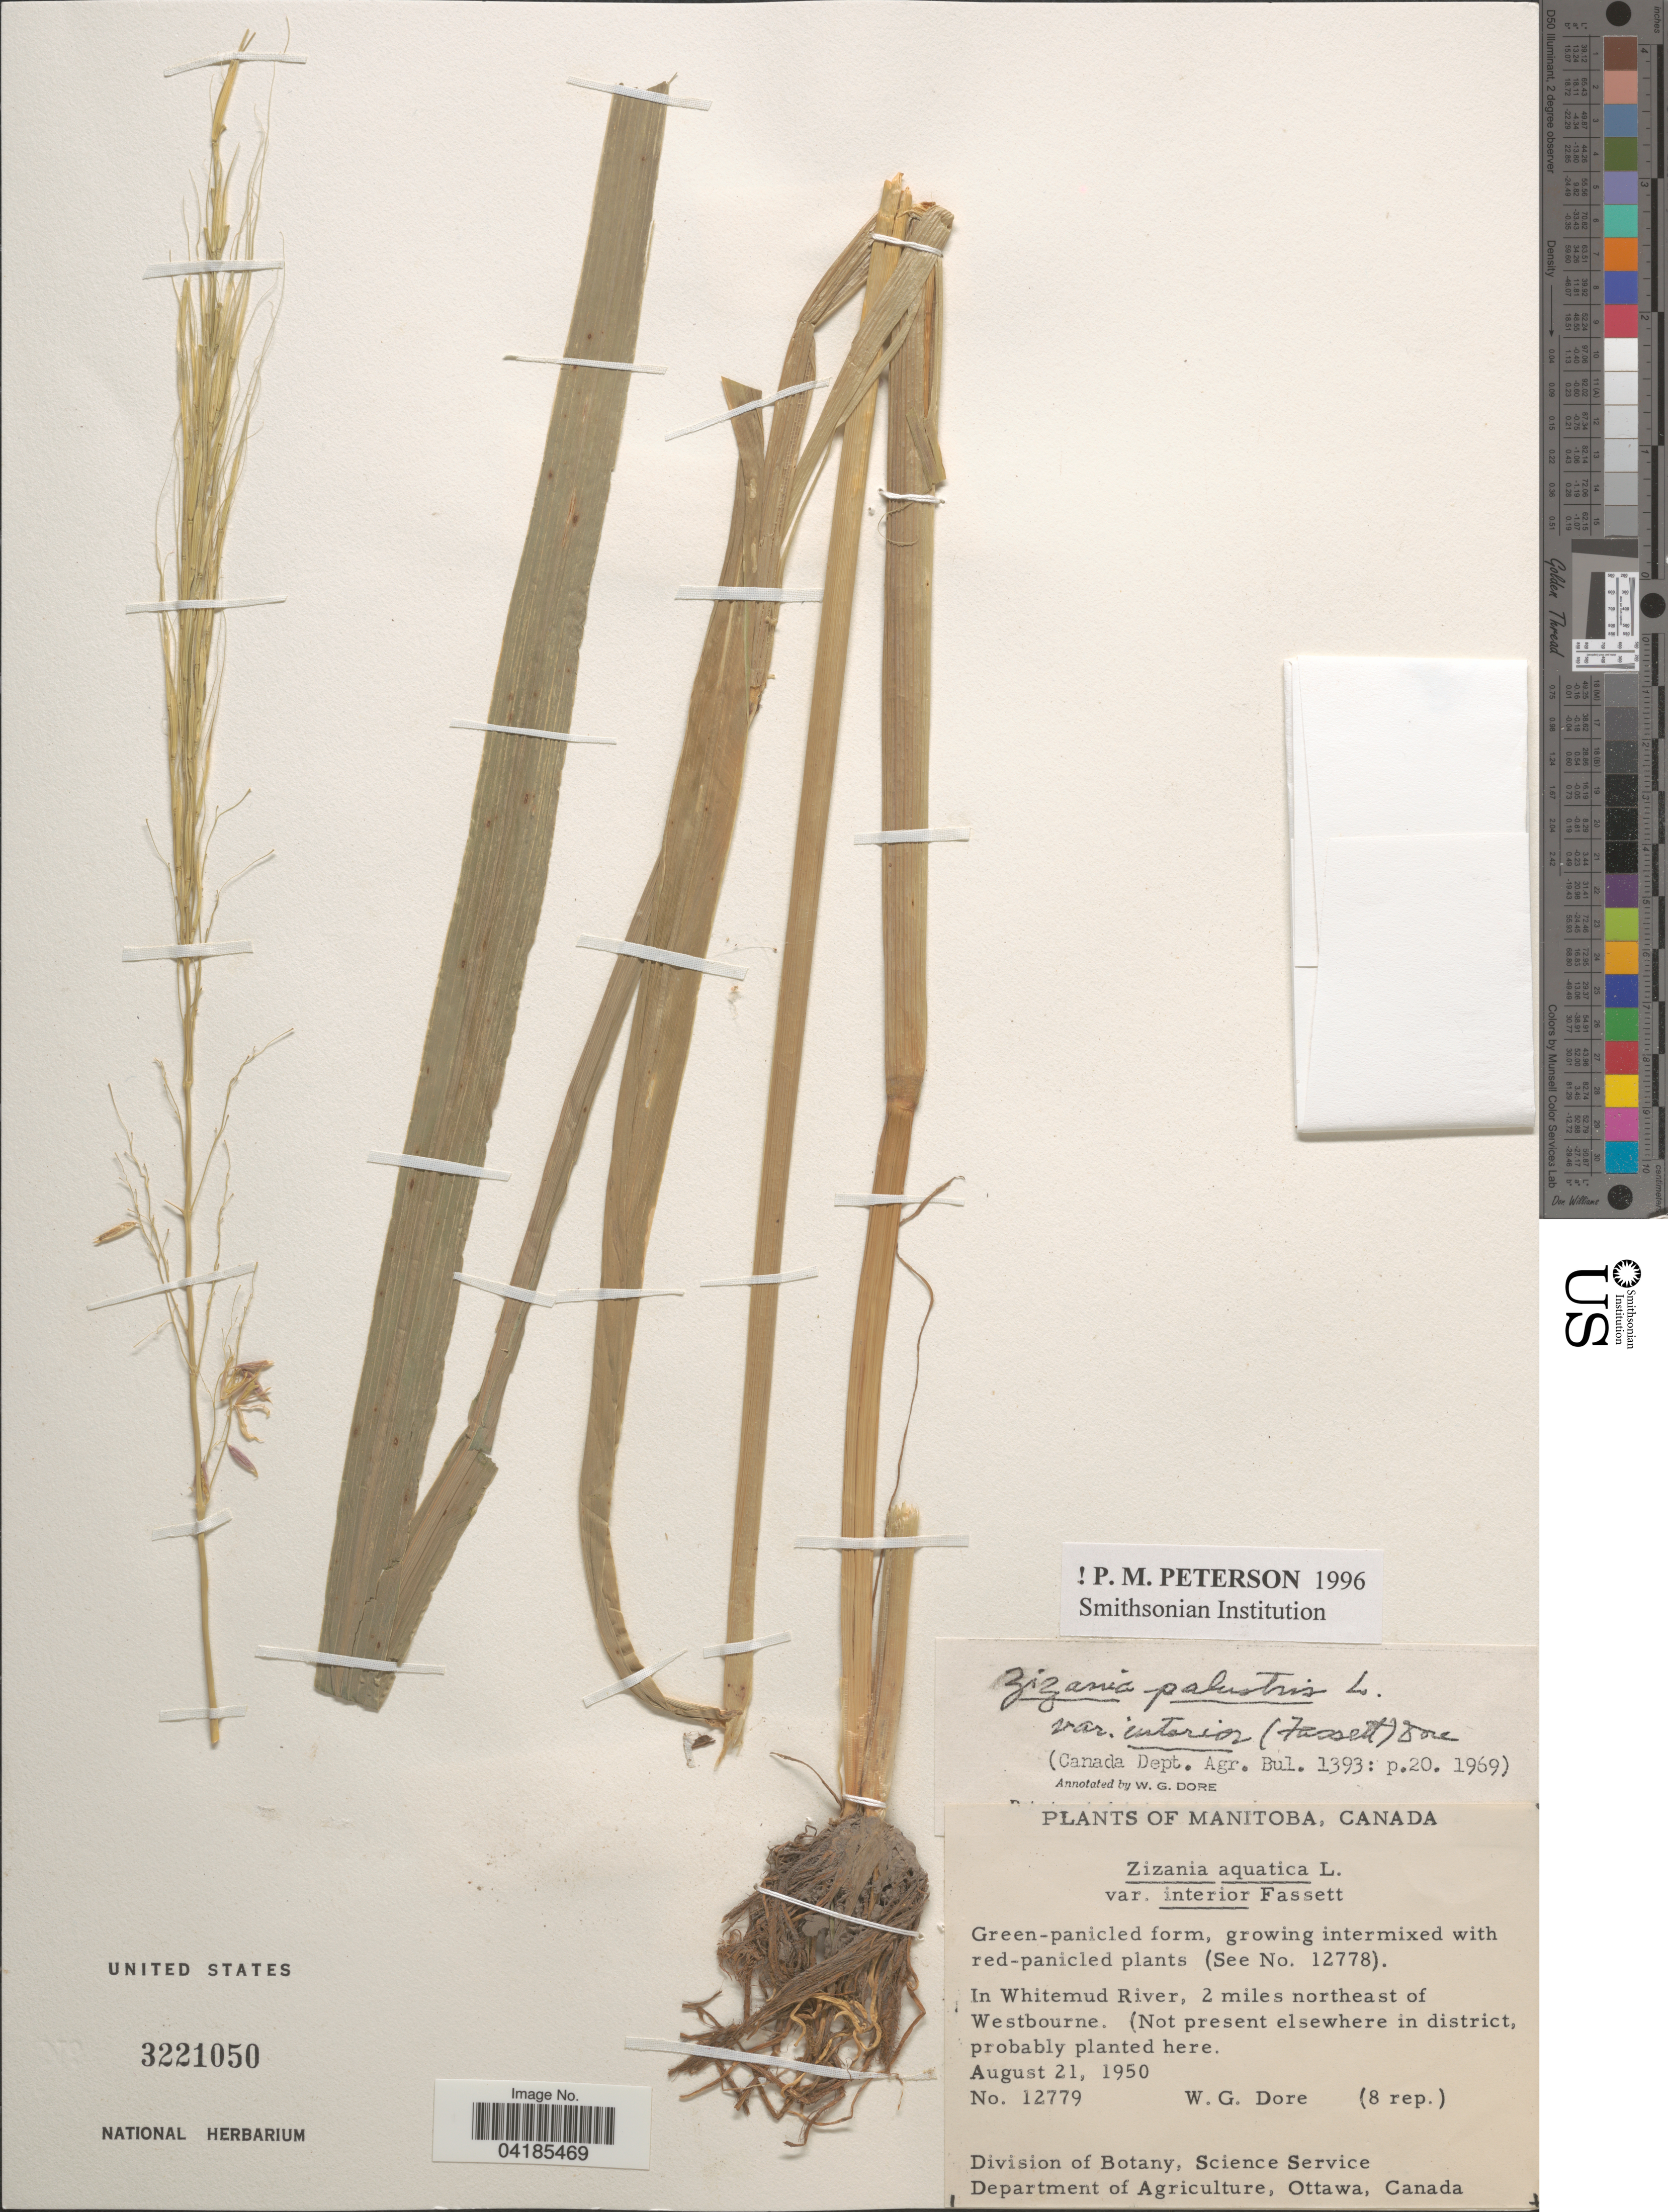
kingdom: Plantae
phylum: Tracheophyta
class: Liliopsida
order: Poales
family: Poaceae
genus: Zizania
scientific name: Zizania palustris var. interior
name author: L.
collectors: W. Dore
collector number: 12779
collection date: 1950-08-21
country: Canada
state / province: Manitoba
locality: In Whitemud River, 2 miles northeast of Westbourne.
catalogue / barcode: US 3221050